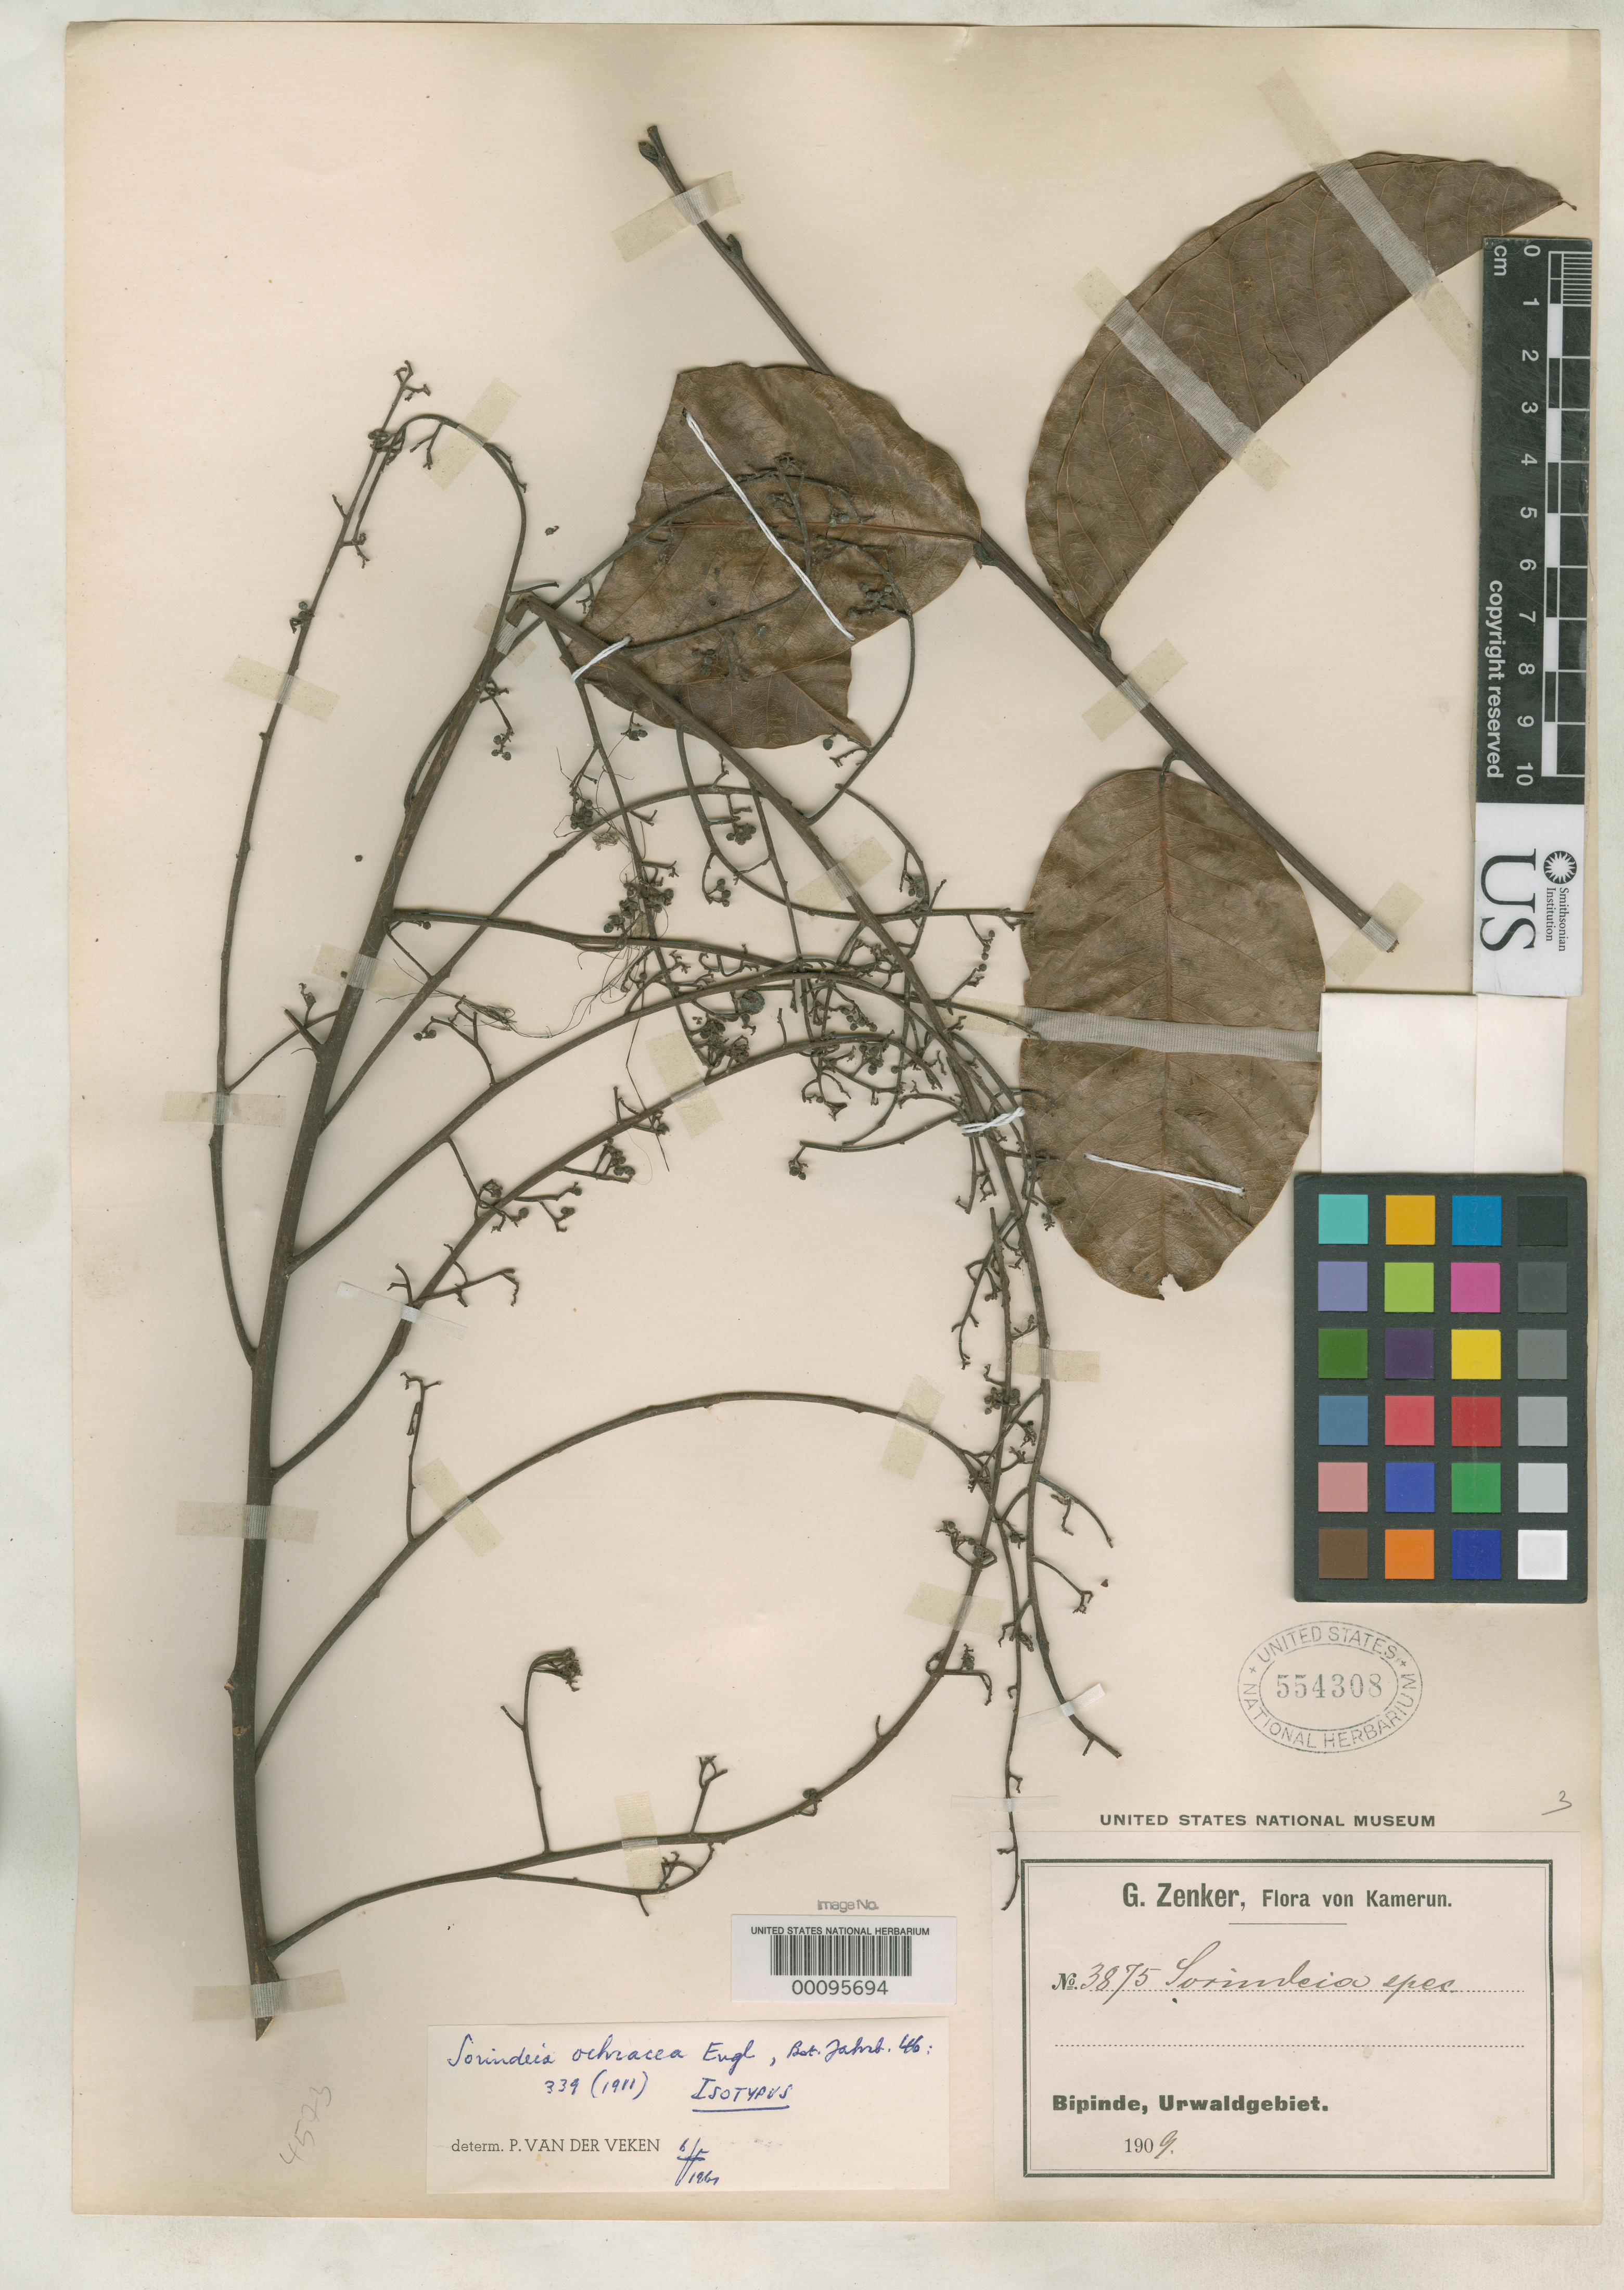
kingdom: Plantae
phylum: Tracheophyta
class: Magnoliopsida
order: Sapindales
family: Anacardiaceae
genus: Sorindeia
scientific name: Sorindeia ochracea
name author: Engl.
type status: Isotype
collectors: G. A. Zenker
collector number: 3875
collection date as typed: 1909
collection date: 1909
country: Cameroon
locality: Bipinde.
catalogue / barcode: US 554308